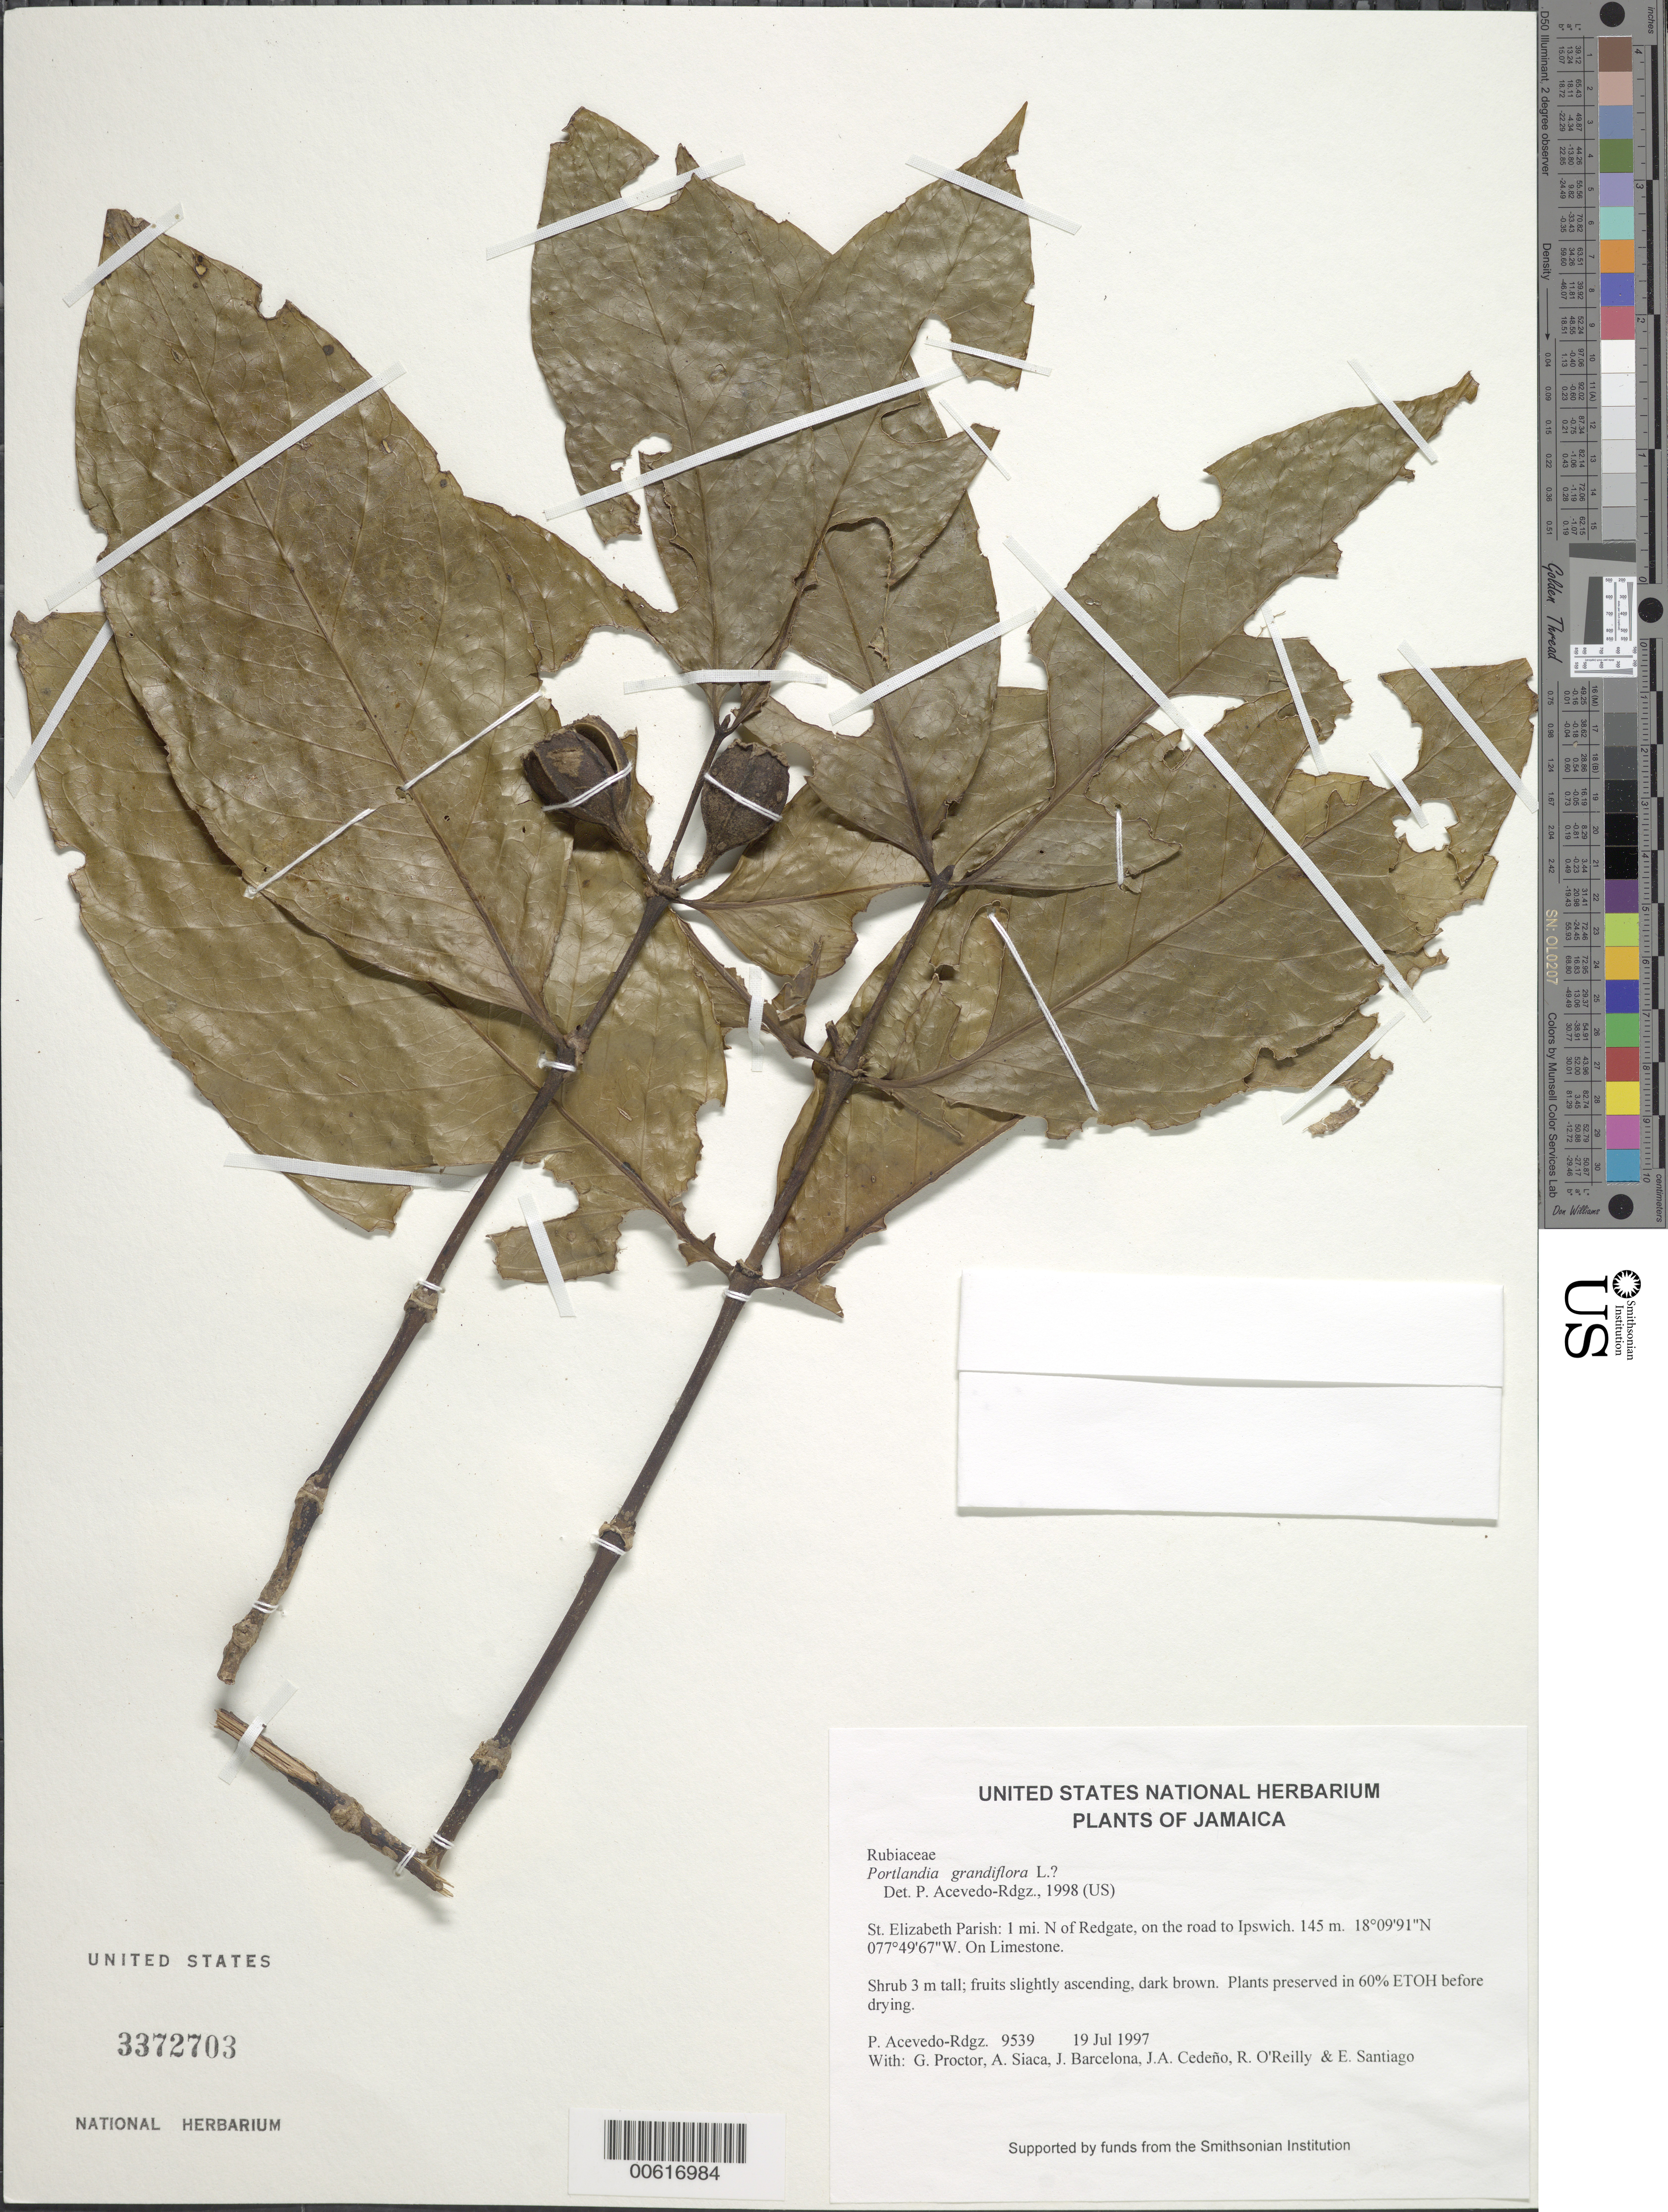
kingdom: Plantae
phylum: Tracheophyta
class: Magnoliopsida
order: Gentianales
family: Rubiaceae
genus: Portlandia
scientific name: Portlandia grandiflora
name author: L.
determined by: Acevedo-Rodríguez, P., (BOT), Smithsonian Institution - National Museum of Natural History (UNITED STATES)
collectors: P. Acevedo-Rodr., G. R. Proctor, A. Siaca, J. Barcelona, J. A. Cedeño M. & R. O'Reilly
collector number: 9539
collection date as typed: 19 Jul 1997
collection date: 1997-07-19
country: Jamaica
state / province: Saint Elizabeth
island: Jamaica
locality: St. Elizabeth Parish: 1 mi. N of Redgate, on the road to Ipswich.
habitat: On Limestone.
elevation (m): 145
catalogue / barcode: US 3372703